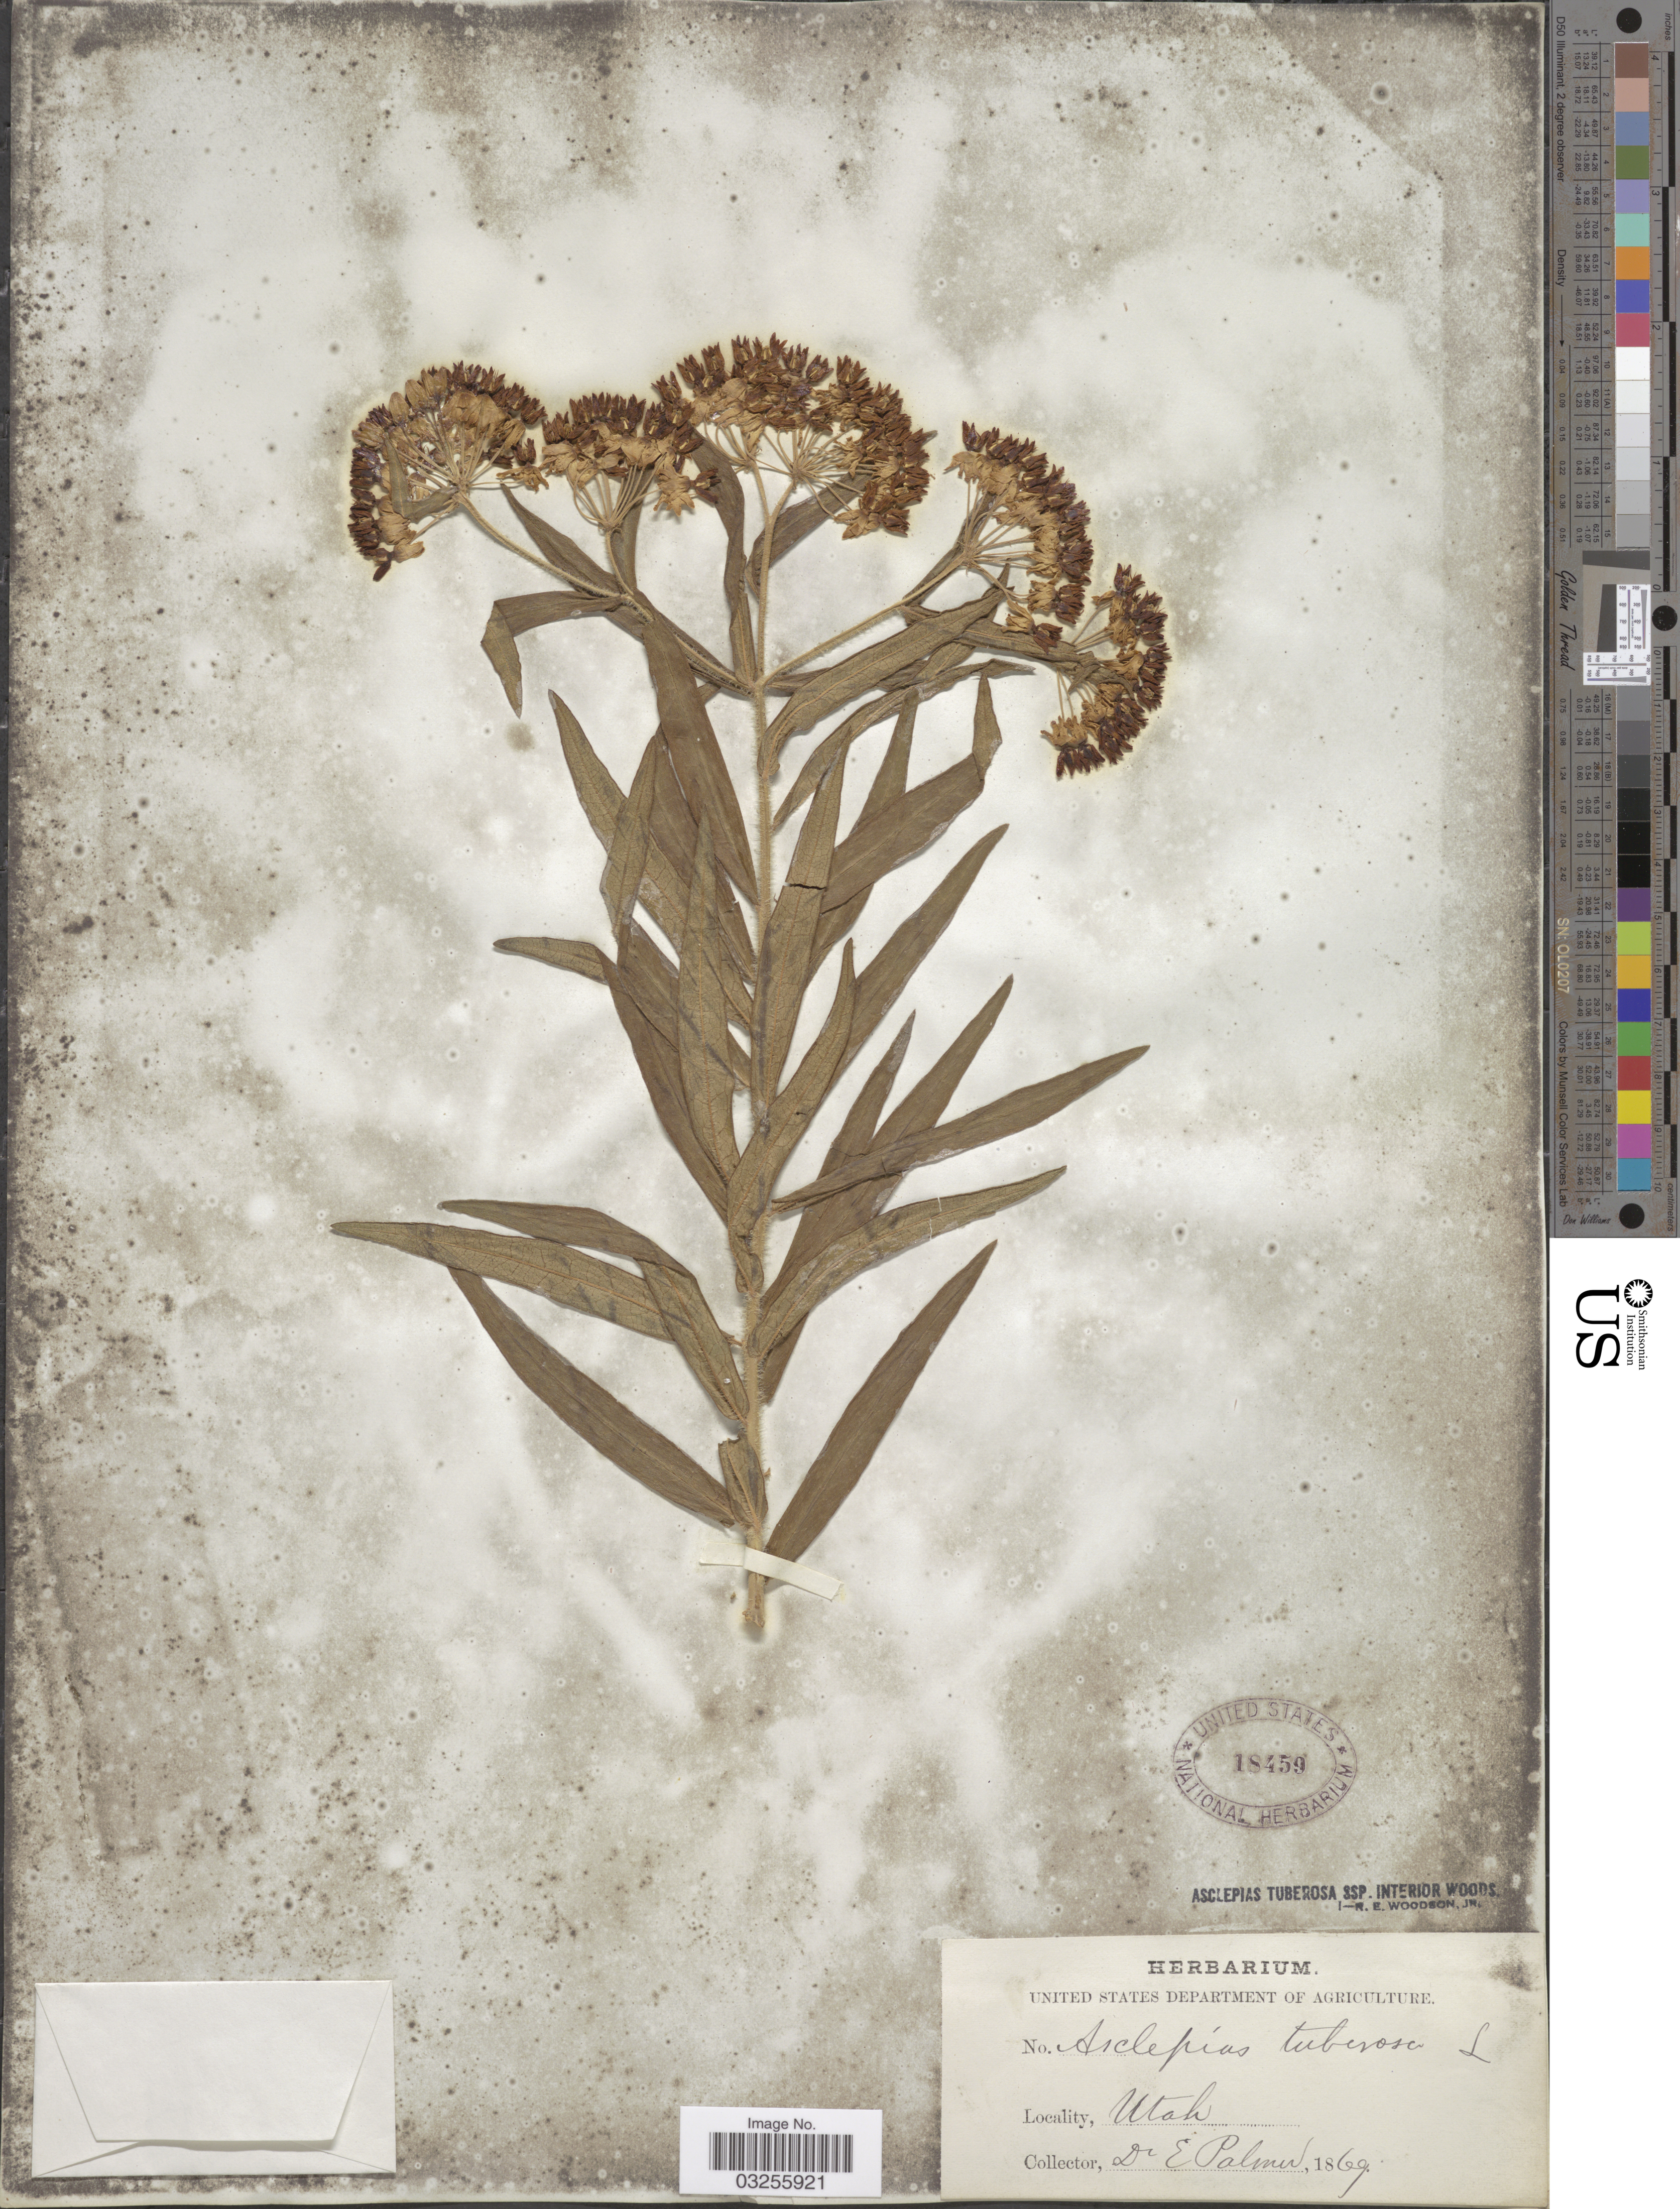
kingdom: Plantae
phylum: Tracheophyta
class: Magnoliopsida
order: Gentianales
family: Apocynaceae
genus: Asclepias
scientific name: Asclepias tuberosa subsp. interior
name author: Woodson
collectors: E. Palmer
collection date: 1869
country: United States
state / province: Utah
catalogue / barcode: US 18459